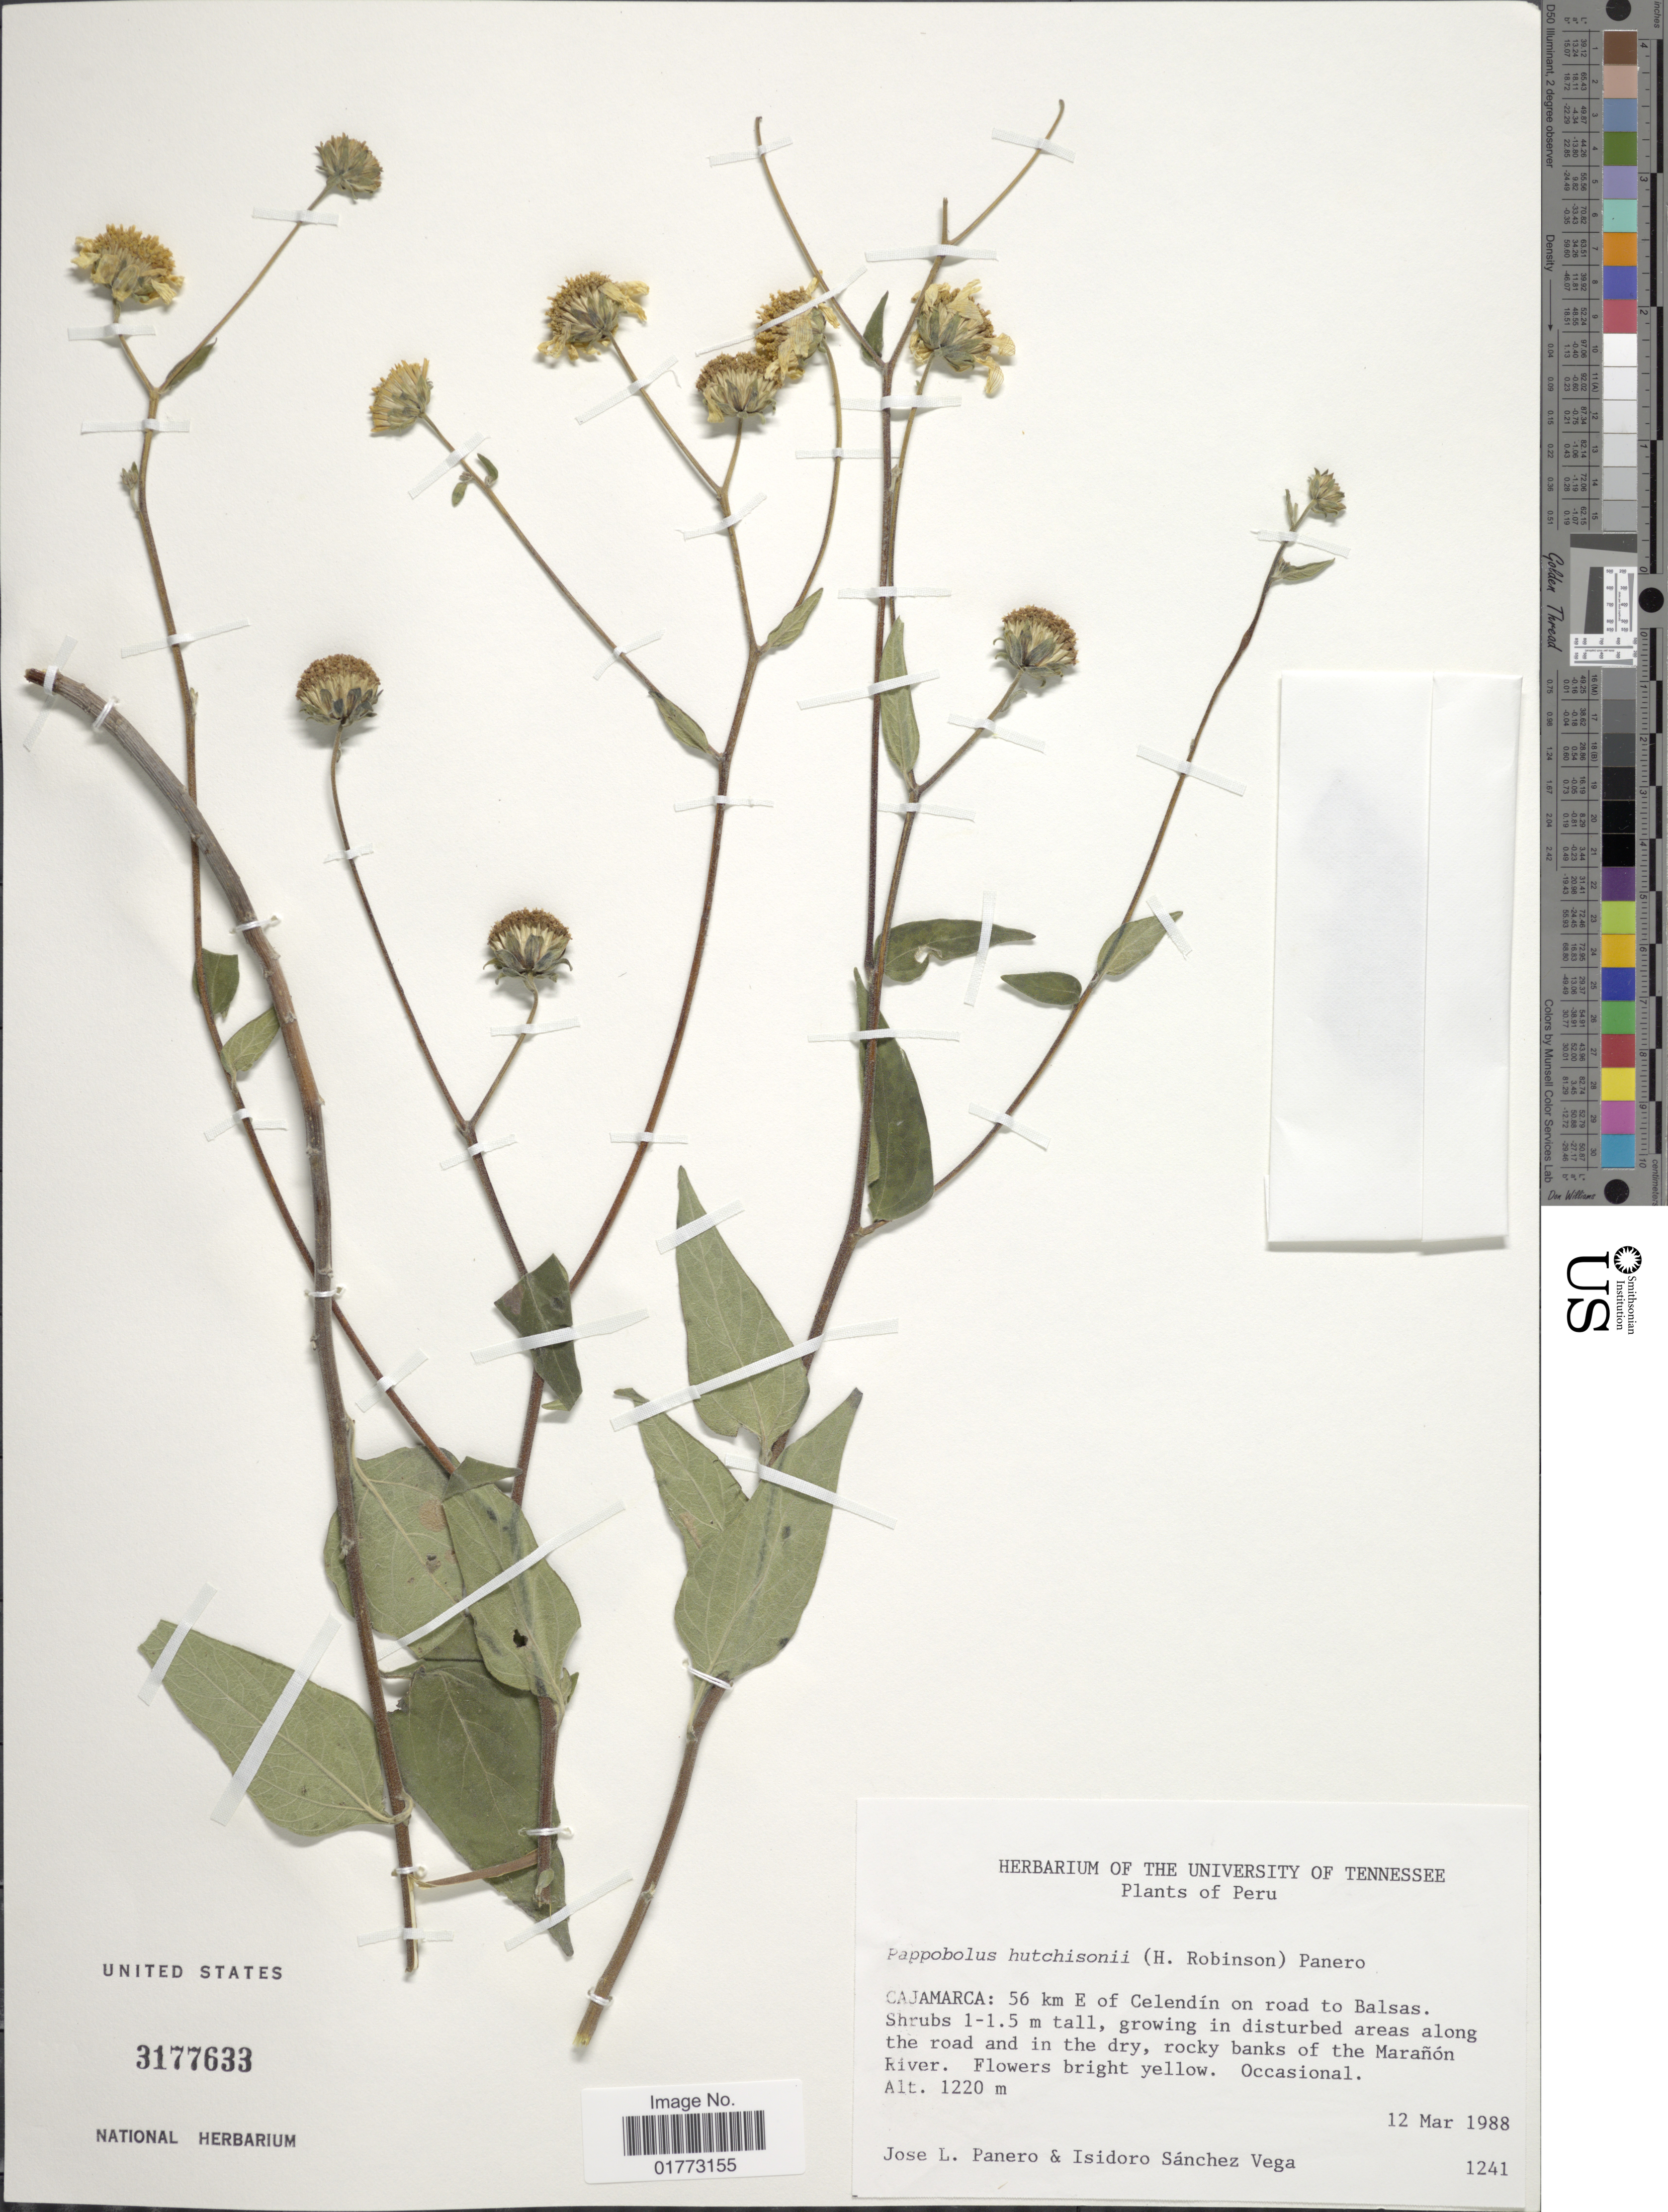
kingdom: Plantae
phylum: Tracheophyta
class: Magnoliopsida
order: Asterales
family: Asteraceae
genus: Pappobolus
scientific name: Pappobolus hutchisonii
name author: (H. Rob.) Panero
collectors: J. L. Panero & I. Sánchez Vega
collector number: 1241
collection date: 1988-03-12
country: Peru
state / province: Cajamarca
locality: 56 km E of Celendin on road to Balsas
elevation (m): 1220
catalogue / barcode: US 3177633